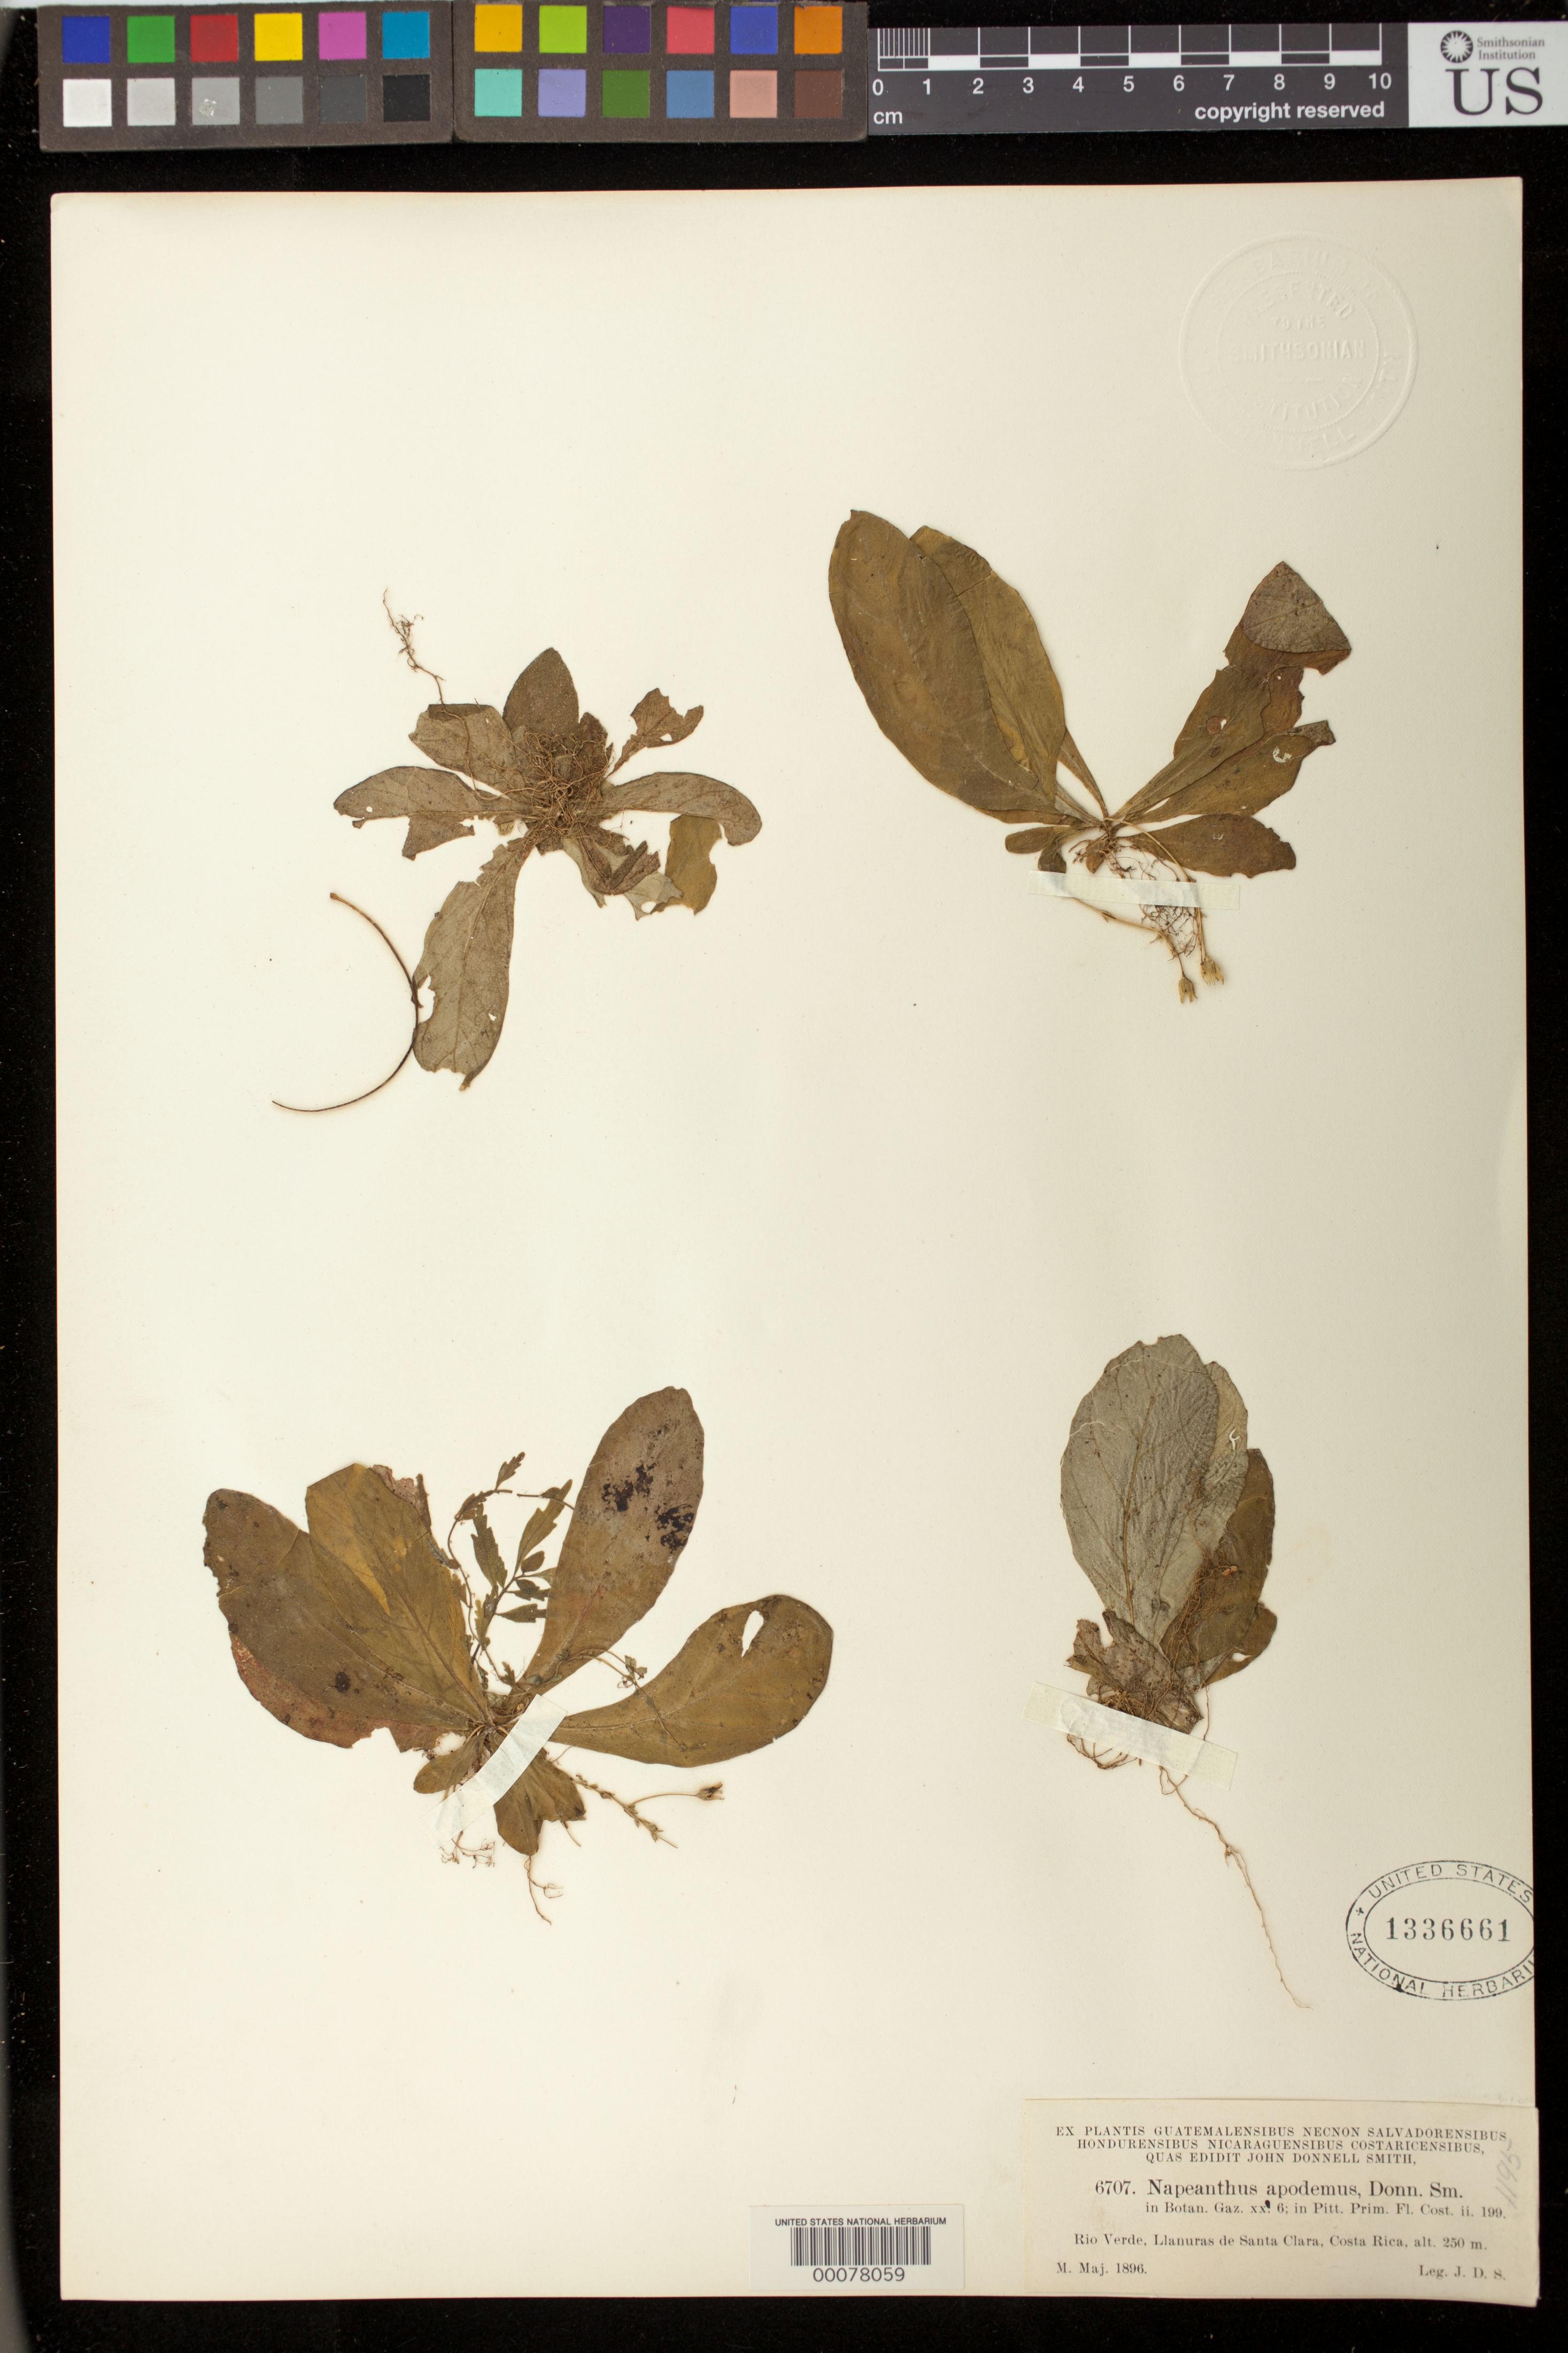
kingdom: Plantae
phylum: Tracheophyta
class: Magnoliopsida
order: Lamiales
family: Gesneriaceae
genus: Napeanthus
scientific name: Napeanthus apodemus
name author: Donn. Sm.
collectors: J. Donnell Smith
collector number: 1195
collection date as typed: Mar 1896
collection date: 1896-03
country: Costa Rica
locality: Rio Verde, Llanuras de Santa Clara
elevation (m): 250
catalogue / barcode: US 1336661